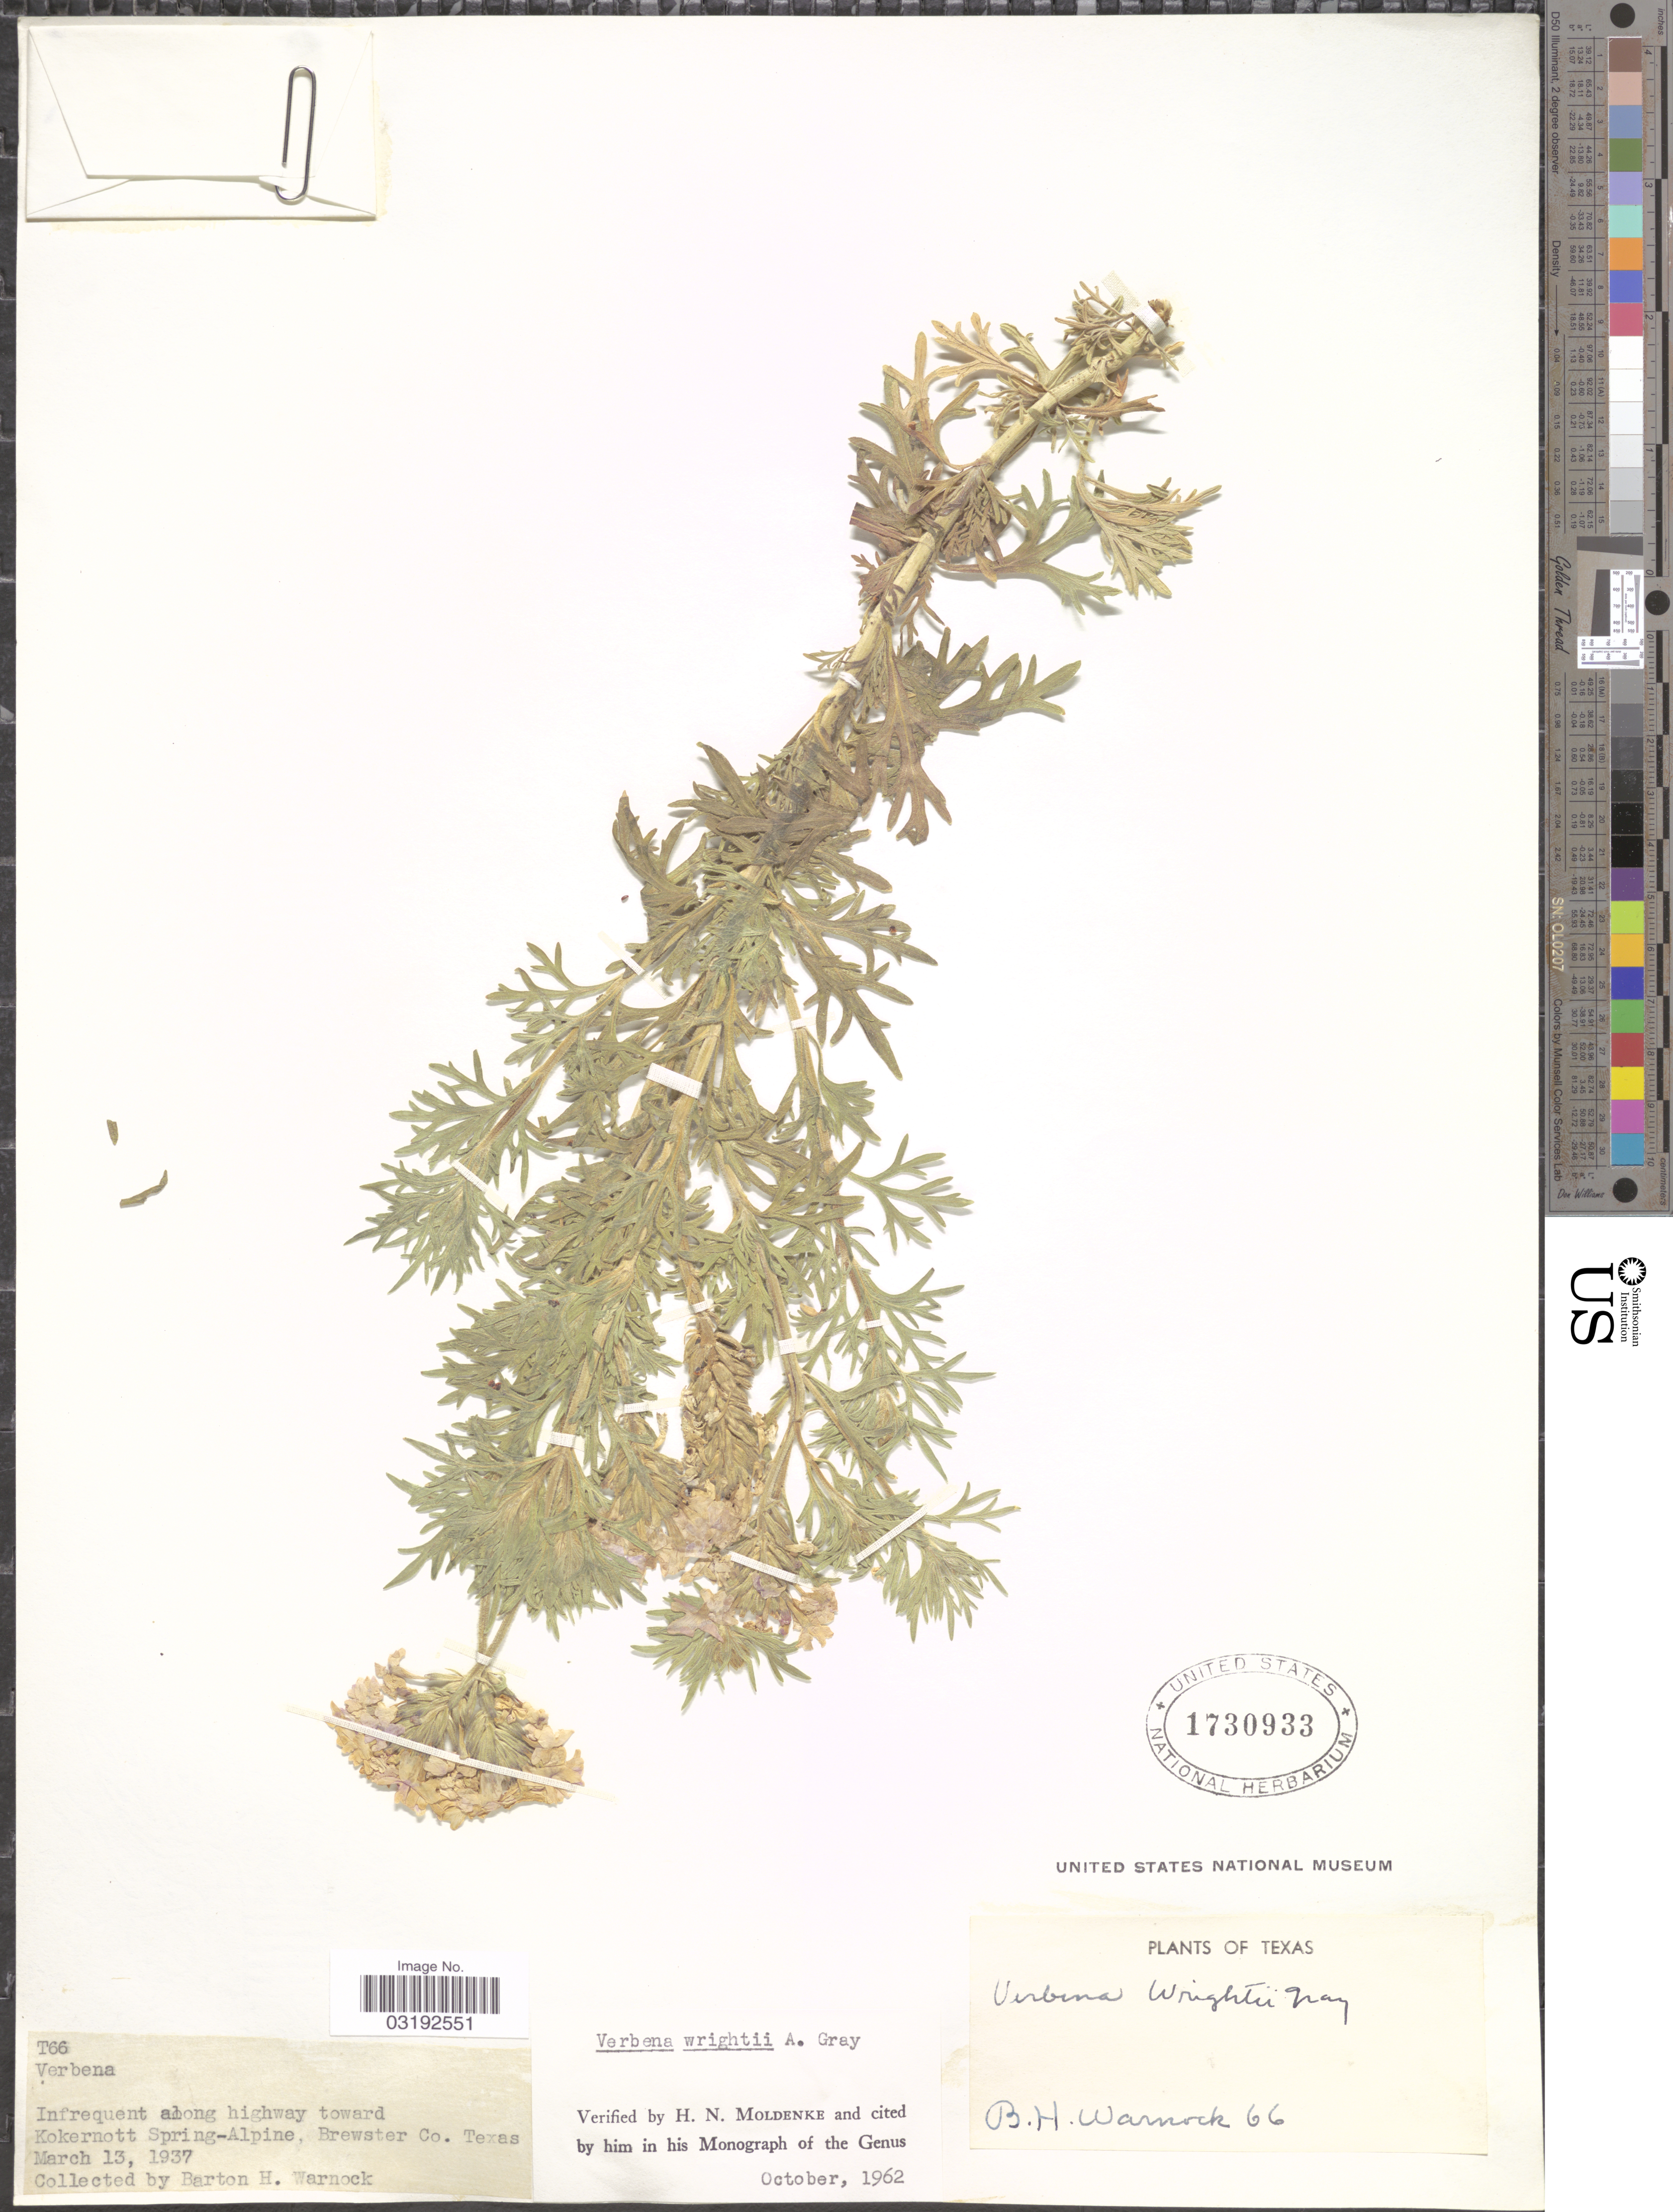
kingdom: Plantae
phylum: Tracheophyta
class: Magnoliopsida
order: Lamiales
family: Verbenaceae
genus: Verbena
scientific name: Verbena wrightii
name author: A. Gray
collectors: B. H. Warnock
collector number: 66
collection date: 1937-03-13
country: United States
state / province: Texas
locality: Kokernott Spring- Alpine, Brewster Co.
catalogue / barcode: US 1730933